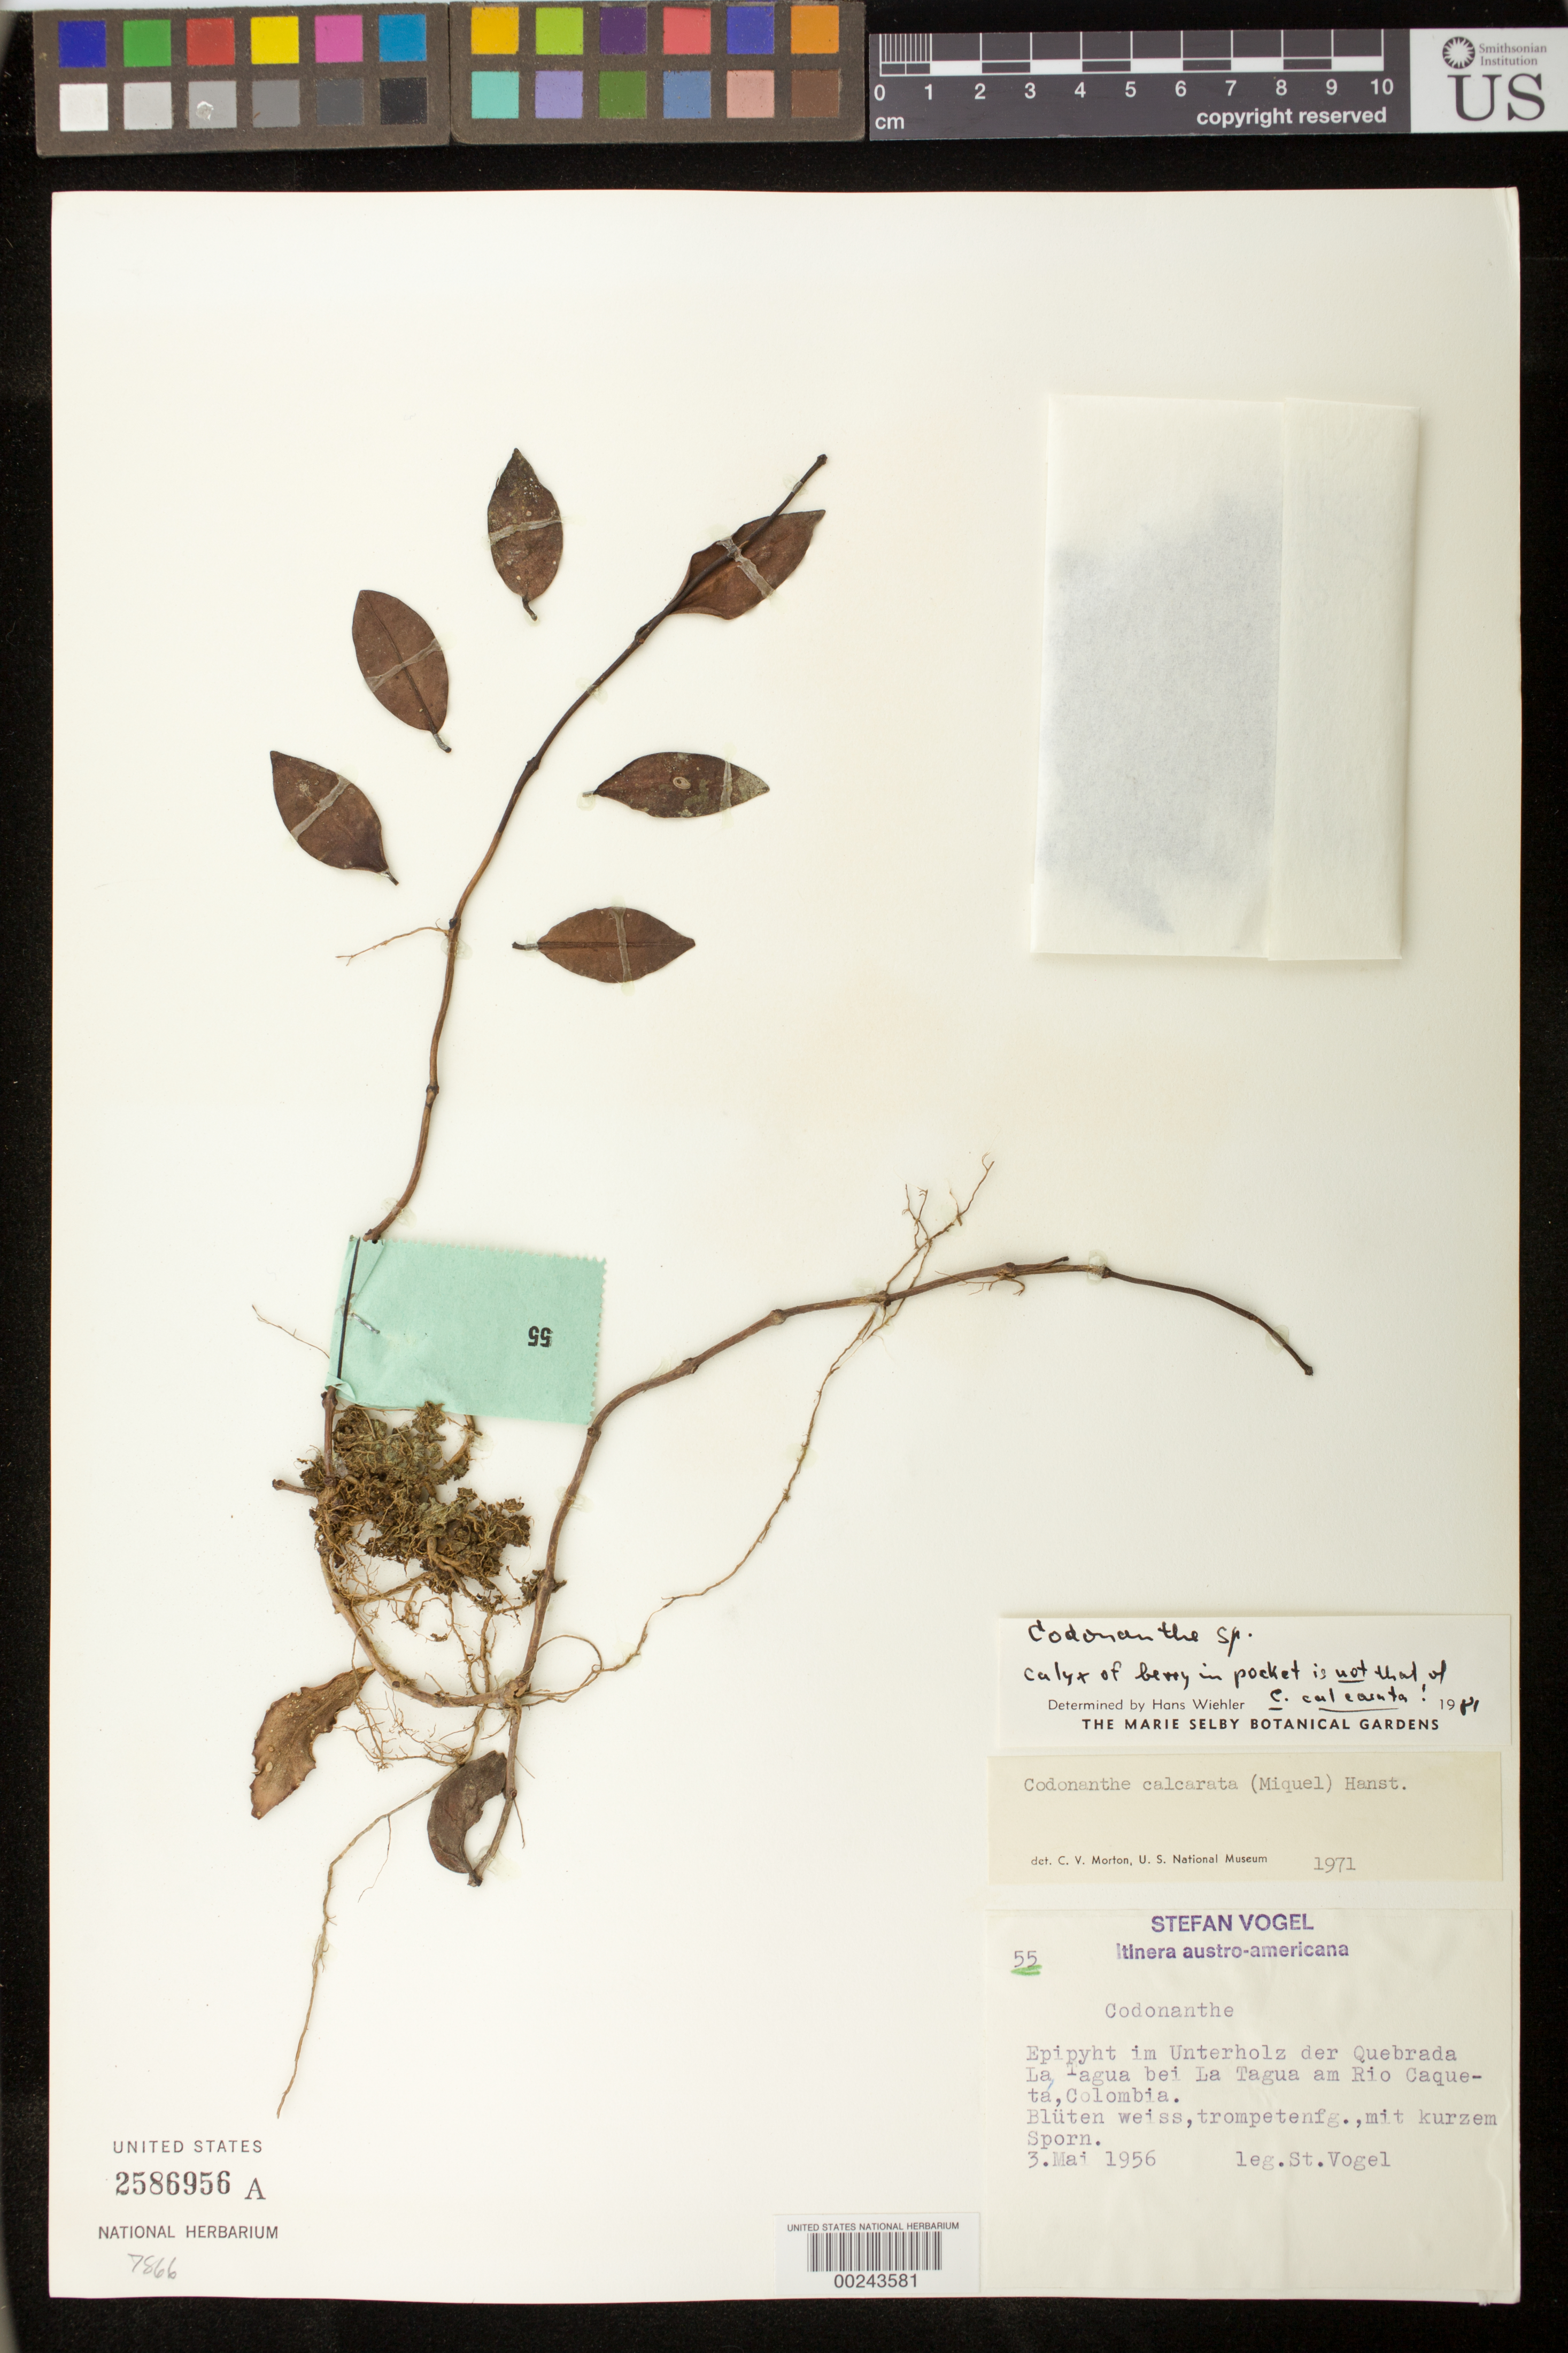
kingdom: Plantae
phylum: Tracheophyta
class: Magnoliopsida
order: Lamiales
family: Gesneriaceae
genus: Codonanthe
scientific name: Codonanthe sp.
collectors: S. Vogel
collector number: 55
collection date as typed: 03 May 1956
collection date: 1956-05-03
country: Colombia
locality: Quebrada La Tagua by La Tagua on Rio Caqueta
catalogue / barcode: US 2586956A